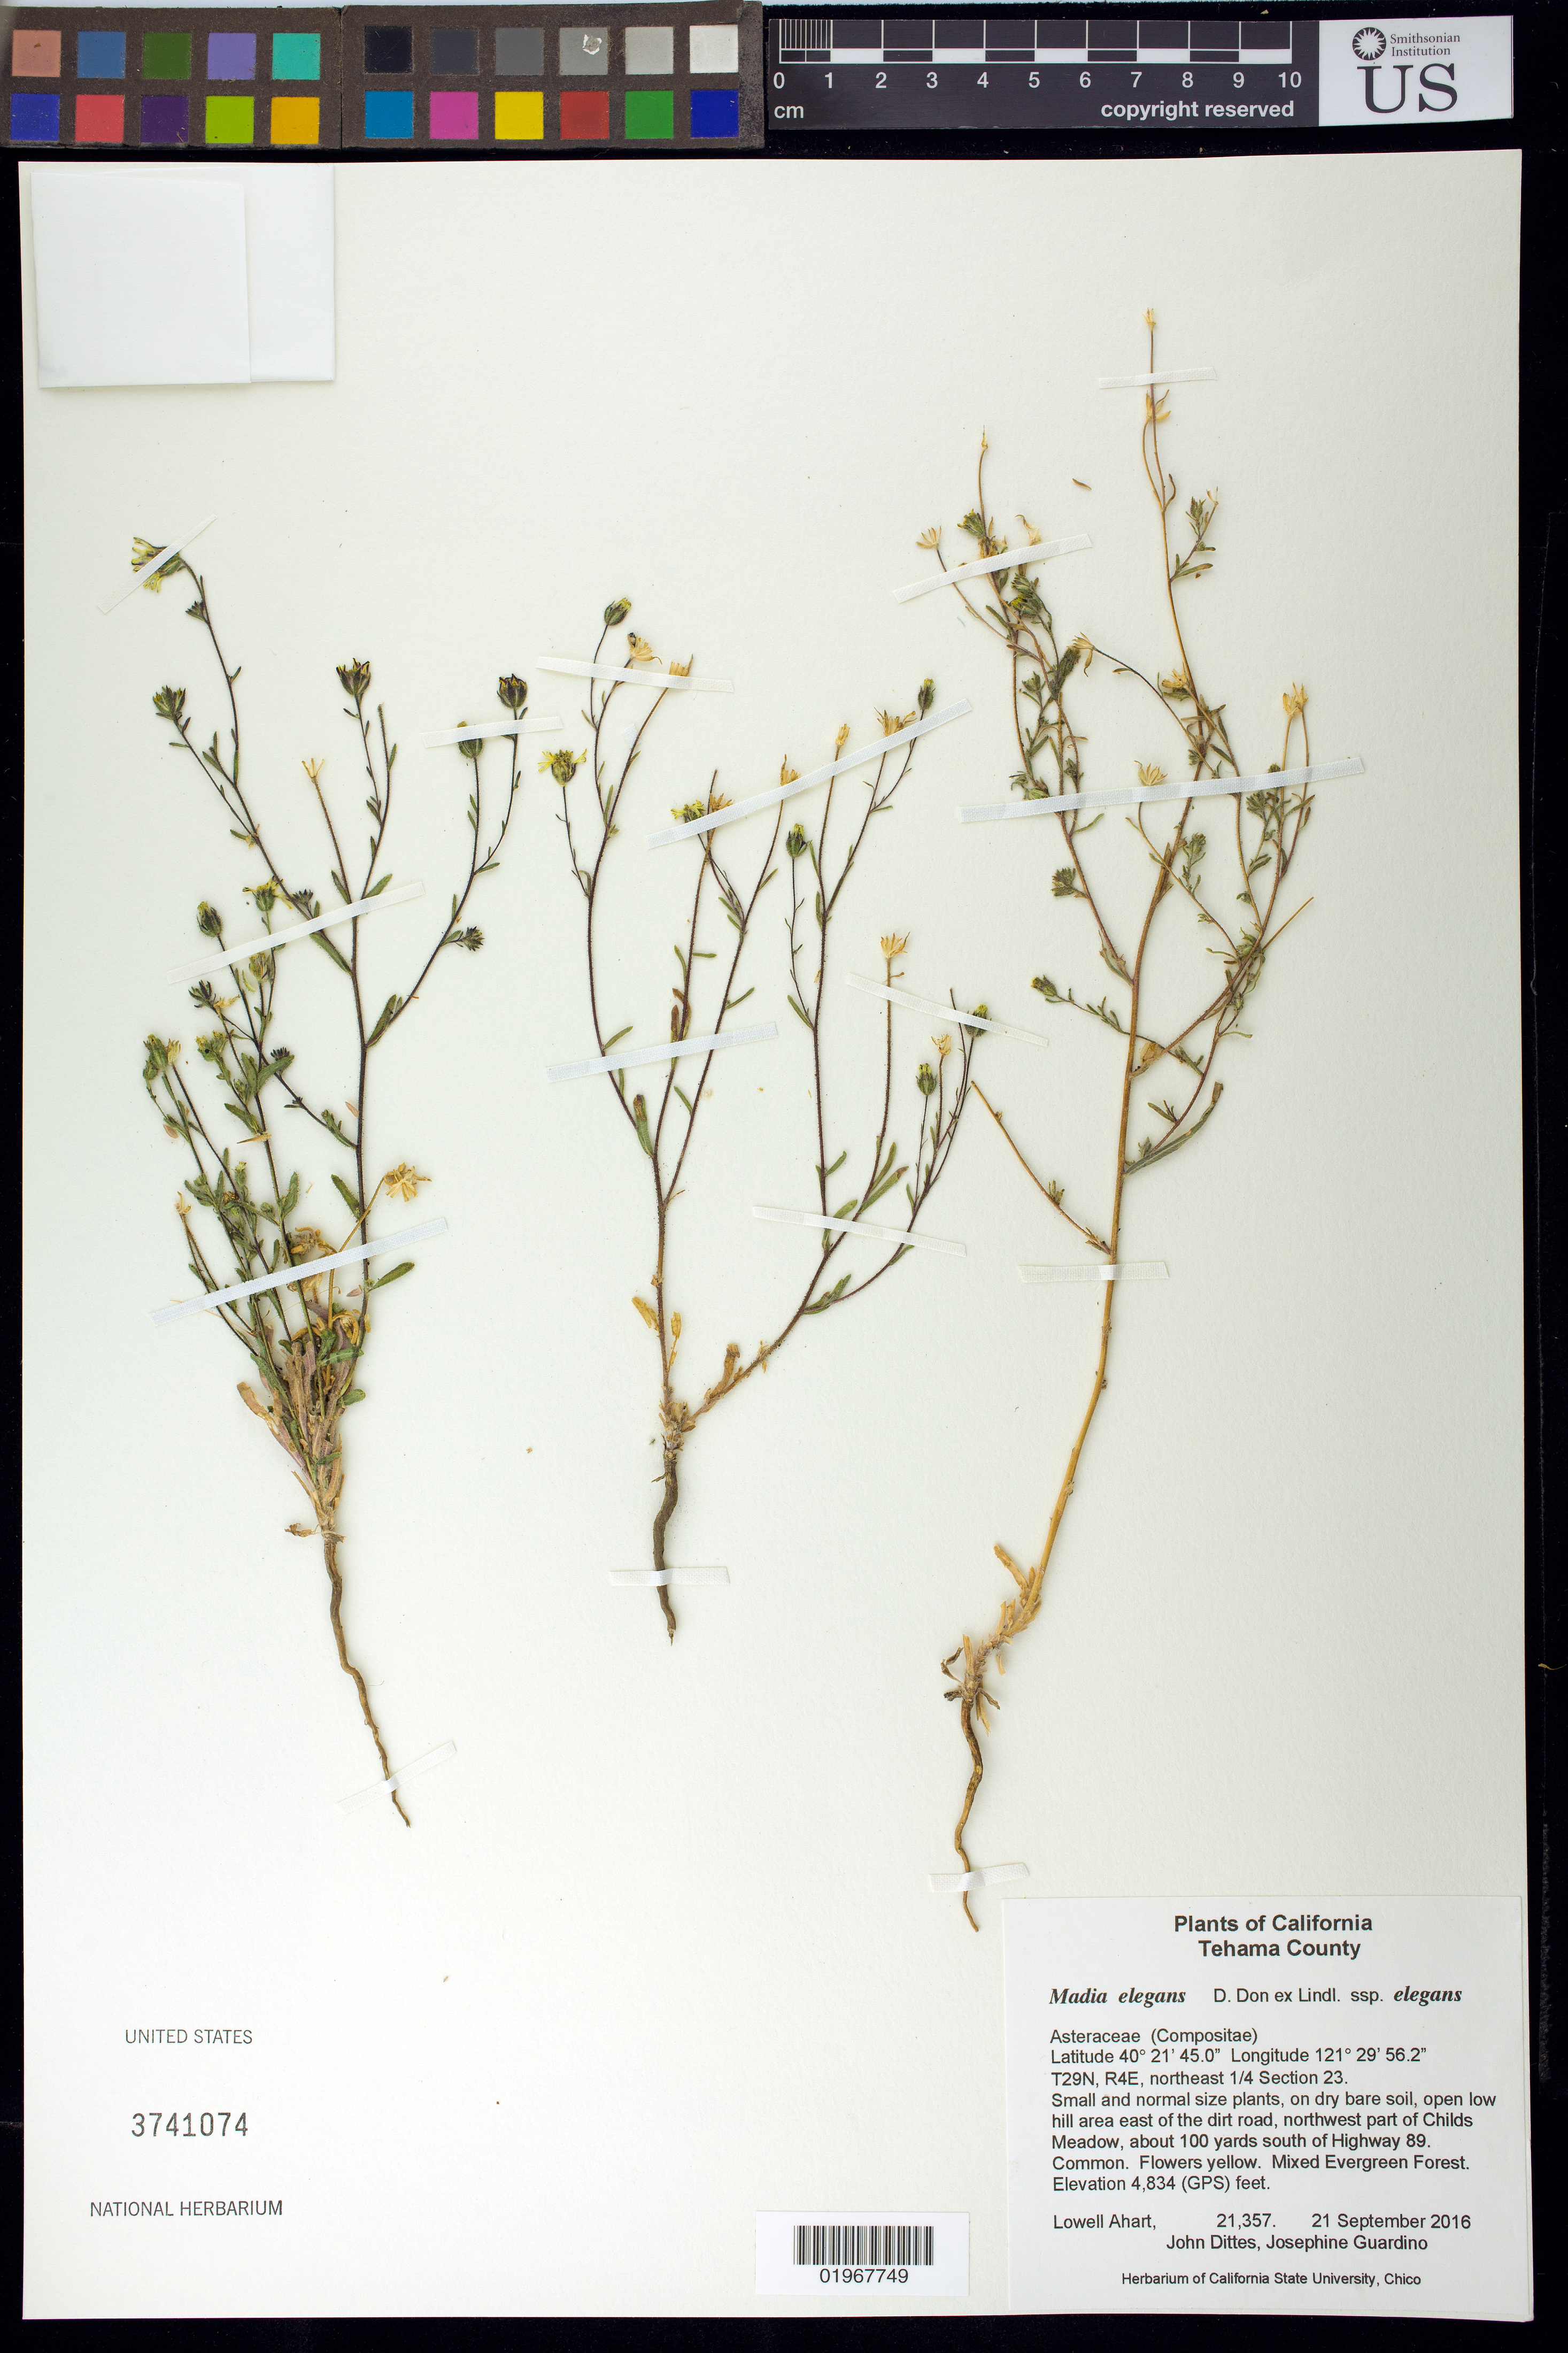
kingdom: Plantae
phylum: Tracheophyta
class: Magnoliopsida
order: Asterales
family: Asteraceae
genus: Madia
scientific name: Madia elegans subsp. elegans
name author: D. Don ex Lindl.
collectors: L. Ahart, J. Guardino & J. Dittes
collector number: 21357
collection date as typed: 21 September 2016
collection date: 2016-09-21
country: United States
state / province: California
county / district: Tehama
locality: T29N, R4E, northeast 1/4 Section 23. Open low hill area east of the dirt road, northwest part of Childs Meadow, about 100 yards south of Highway 89.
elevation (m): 1473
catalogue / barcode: US 3741074